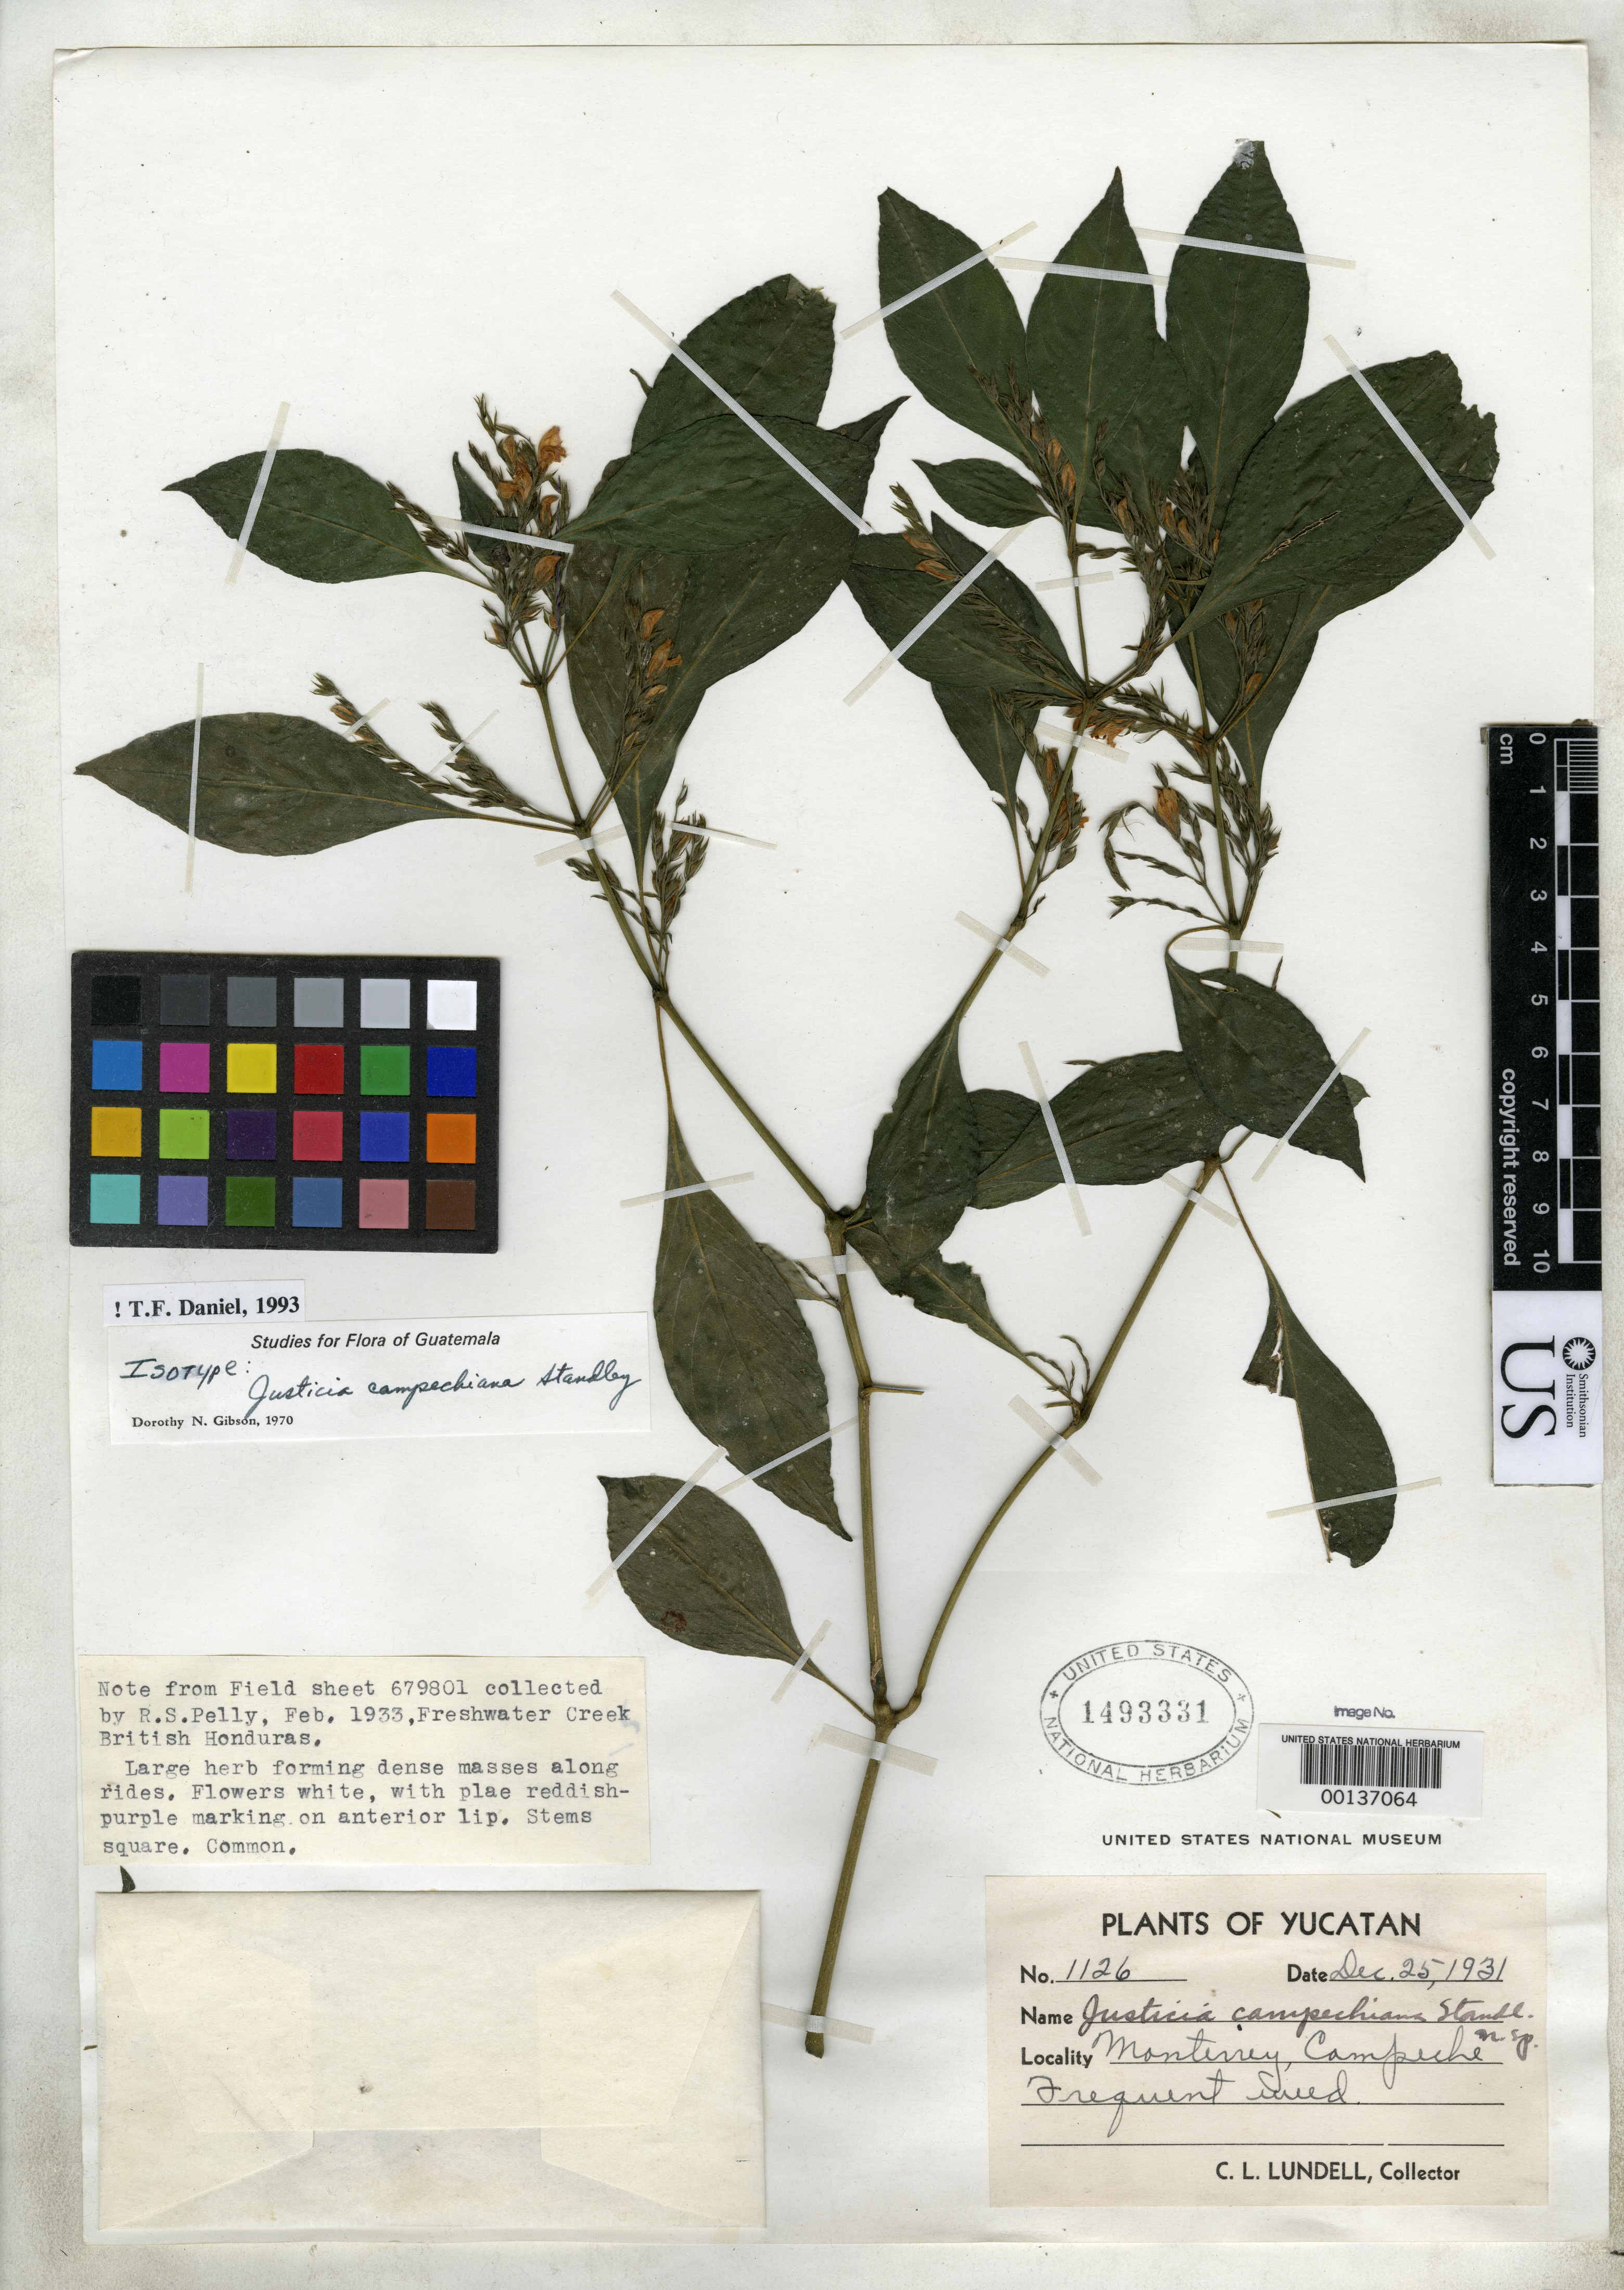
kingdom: Plantae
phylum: Tracheophyta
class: Magnoliopsida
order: Lamiales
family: Acanthaceae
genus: Justicia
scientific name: Justicia campechiana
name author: Standl.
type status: Isotype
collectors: C. L. Lundell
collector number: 1126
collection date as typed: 25 Dec 1931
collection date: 1931-12-25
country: Mexico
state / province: Nuevo León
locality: Monterrey.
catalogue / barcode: US 1493331